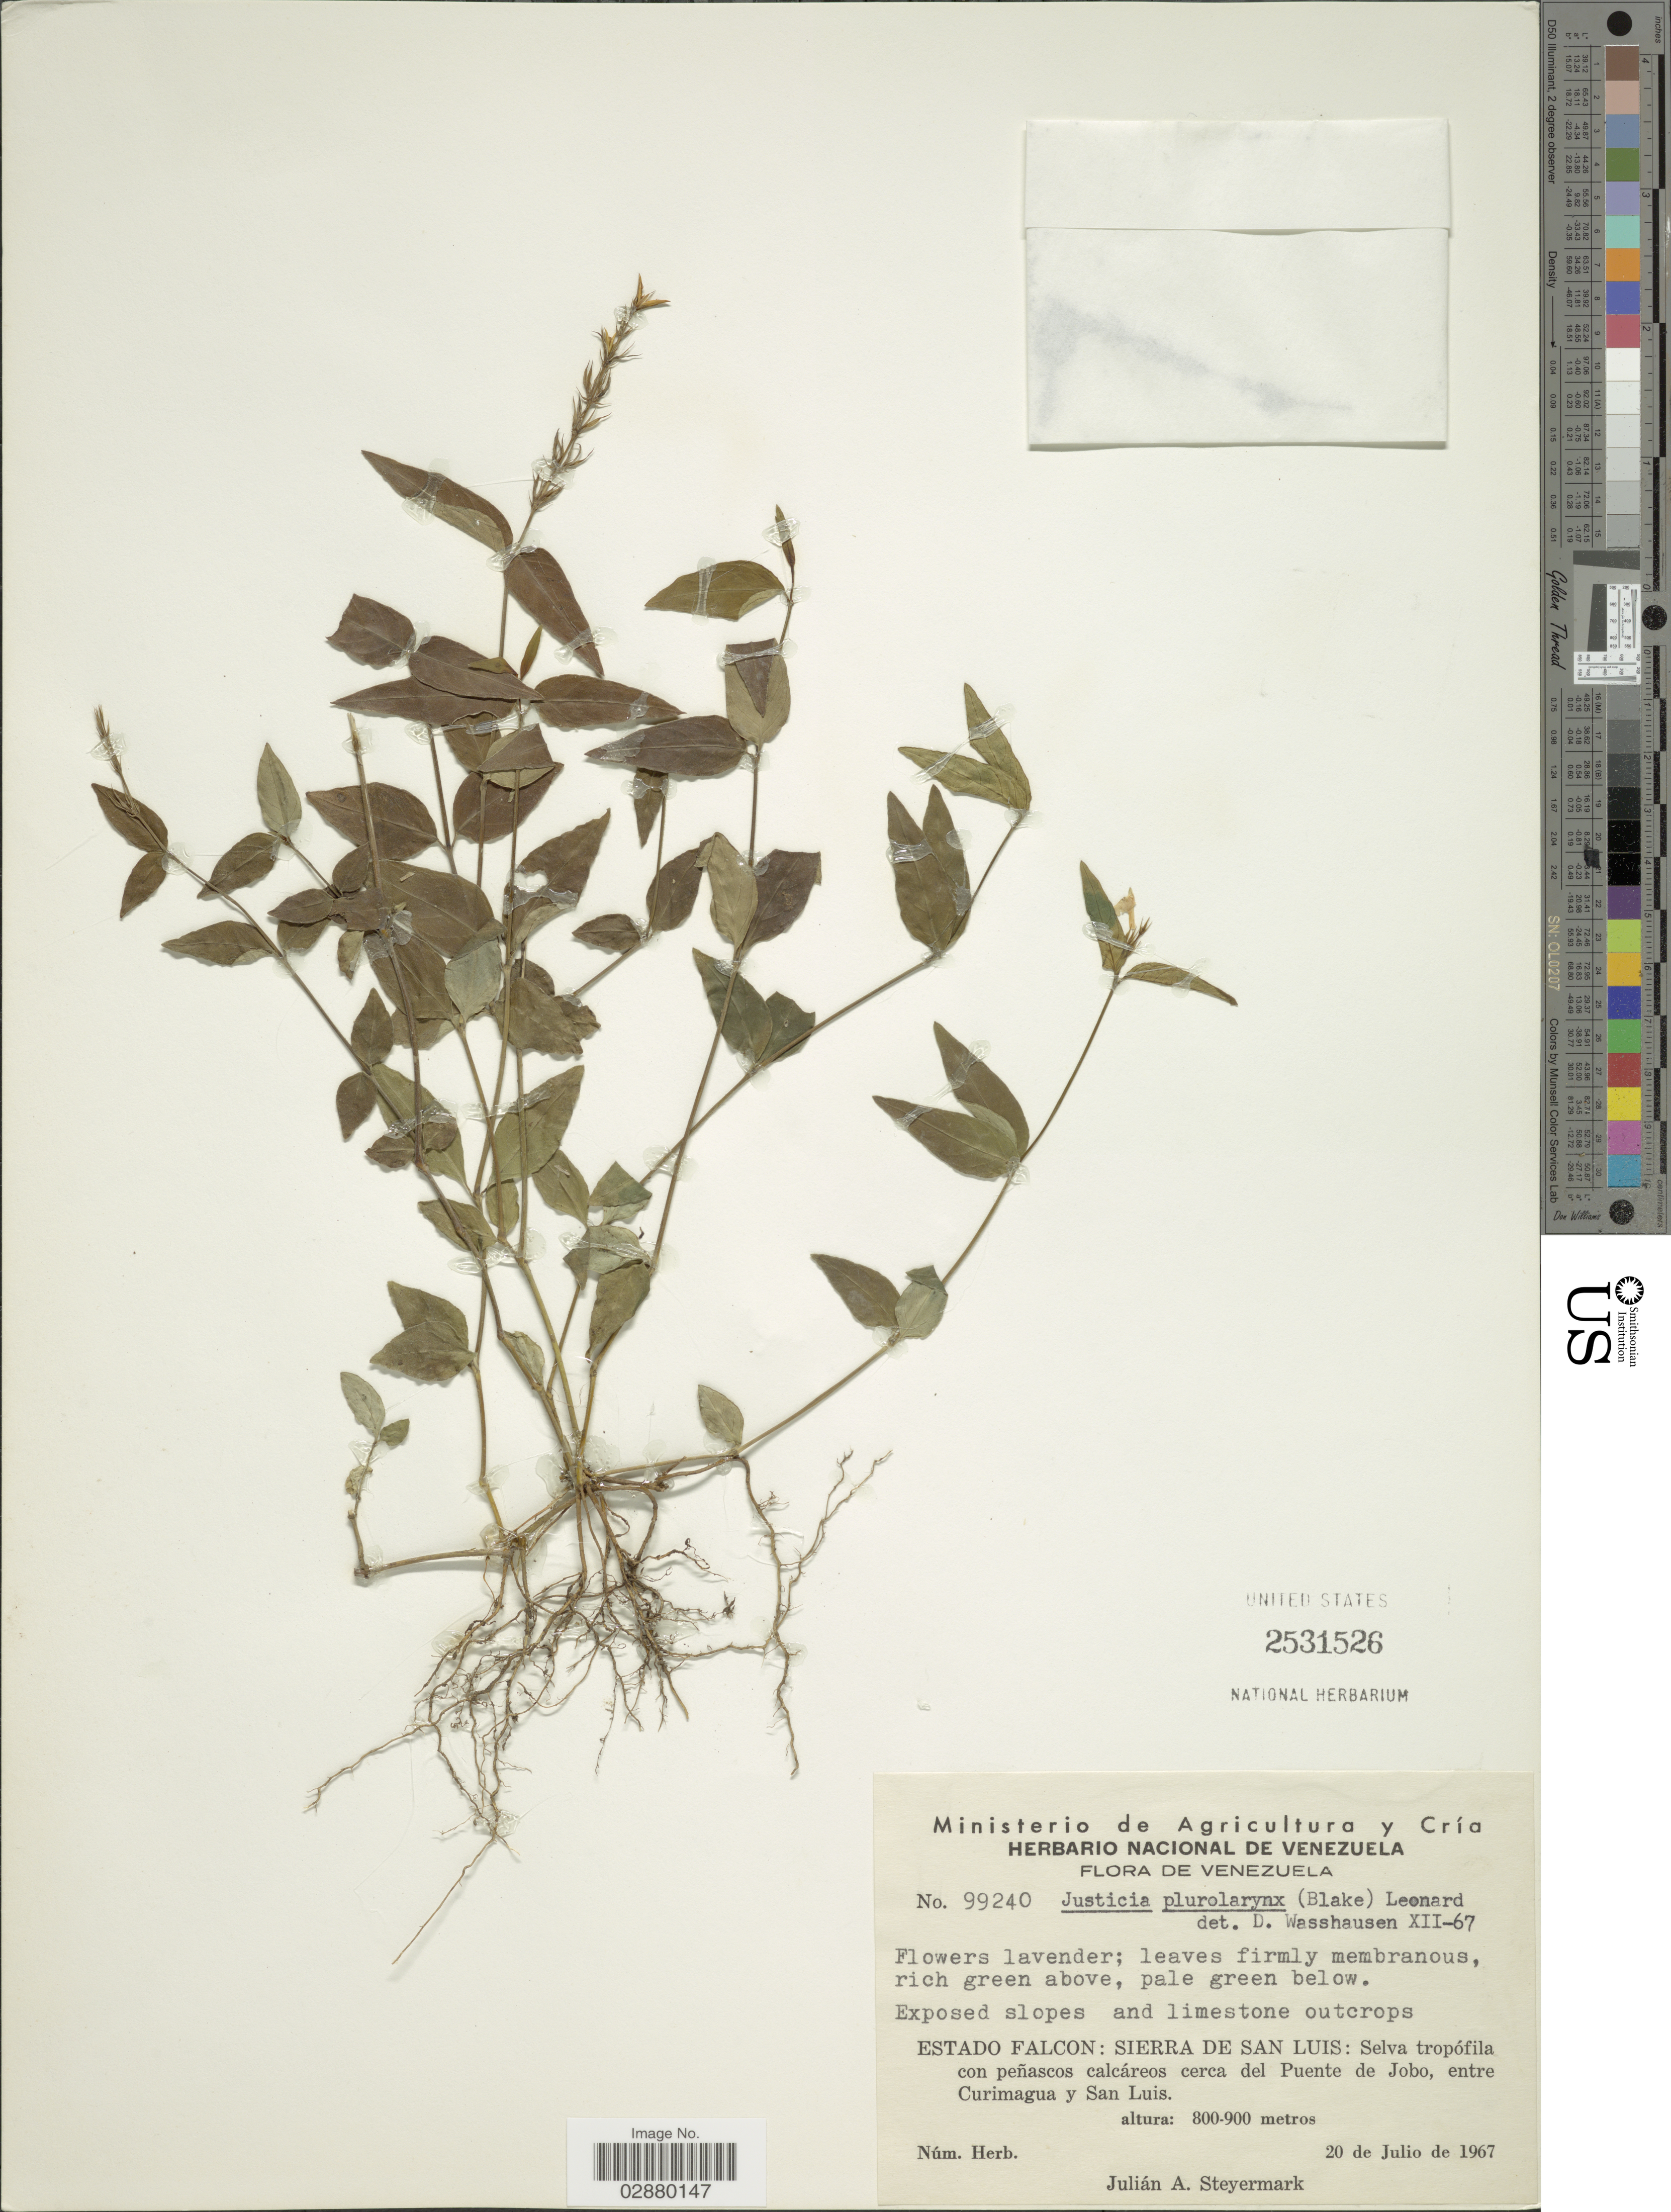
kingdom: Plantae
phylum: Tracheophyta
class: Magnoliopsida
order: Lamiales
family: Acanthaceae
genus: Justicia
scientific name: Justicia pleurolarynx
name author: (S.F. Blake) V.M. Badillo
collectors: J. Steyermark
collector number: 99240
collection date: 1967-07-20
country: Venezuela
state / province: Falcón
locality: Sierra de San Luis: cerca del Puente de Jobo, entre Curimagua y San Luis.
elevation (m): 800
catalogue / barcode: US 2531526